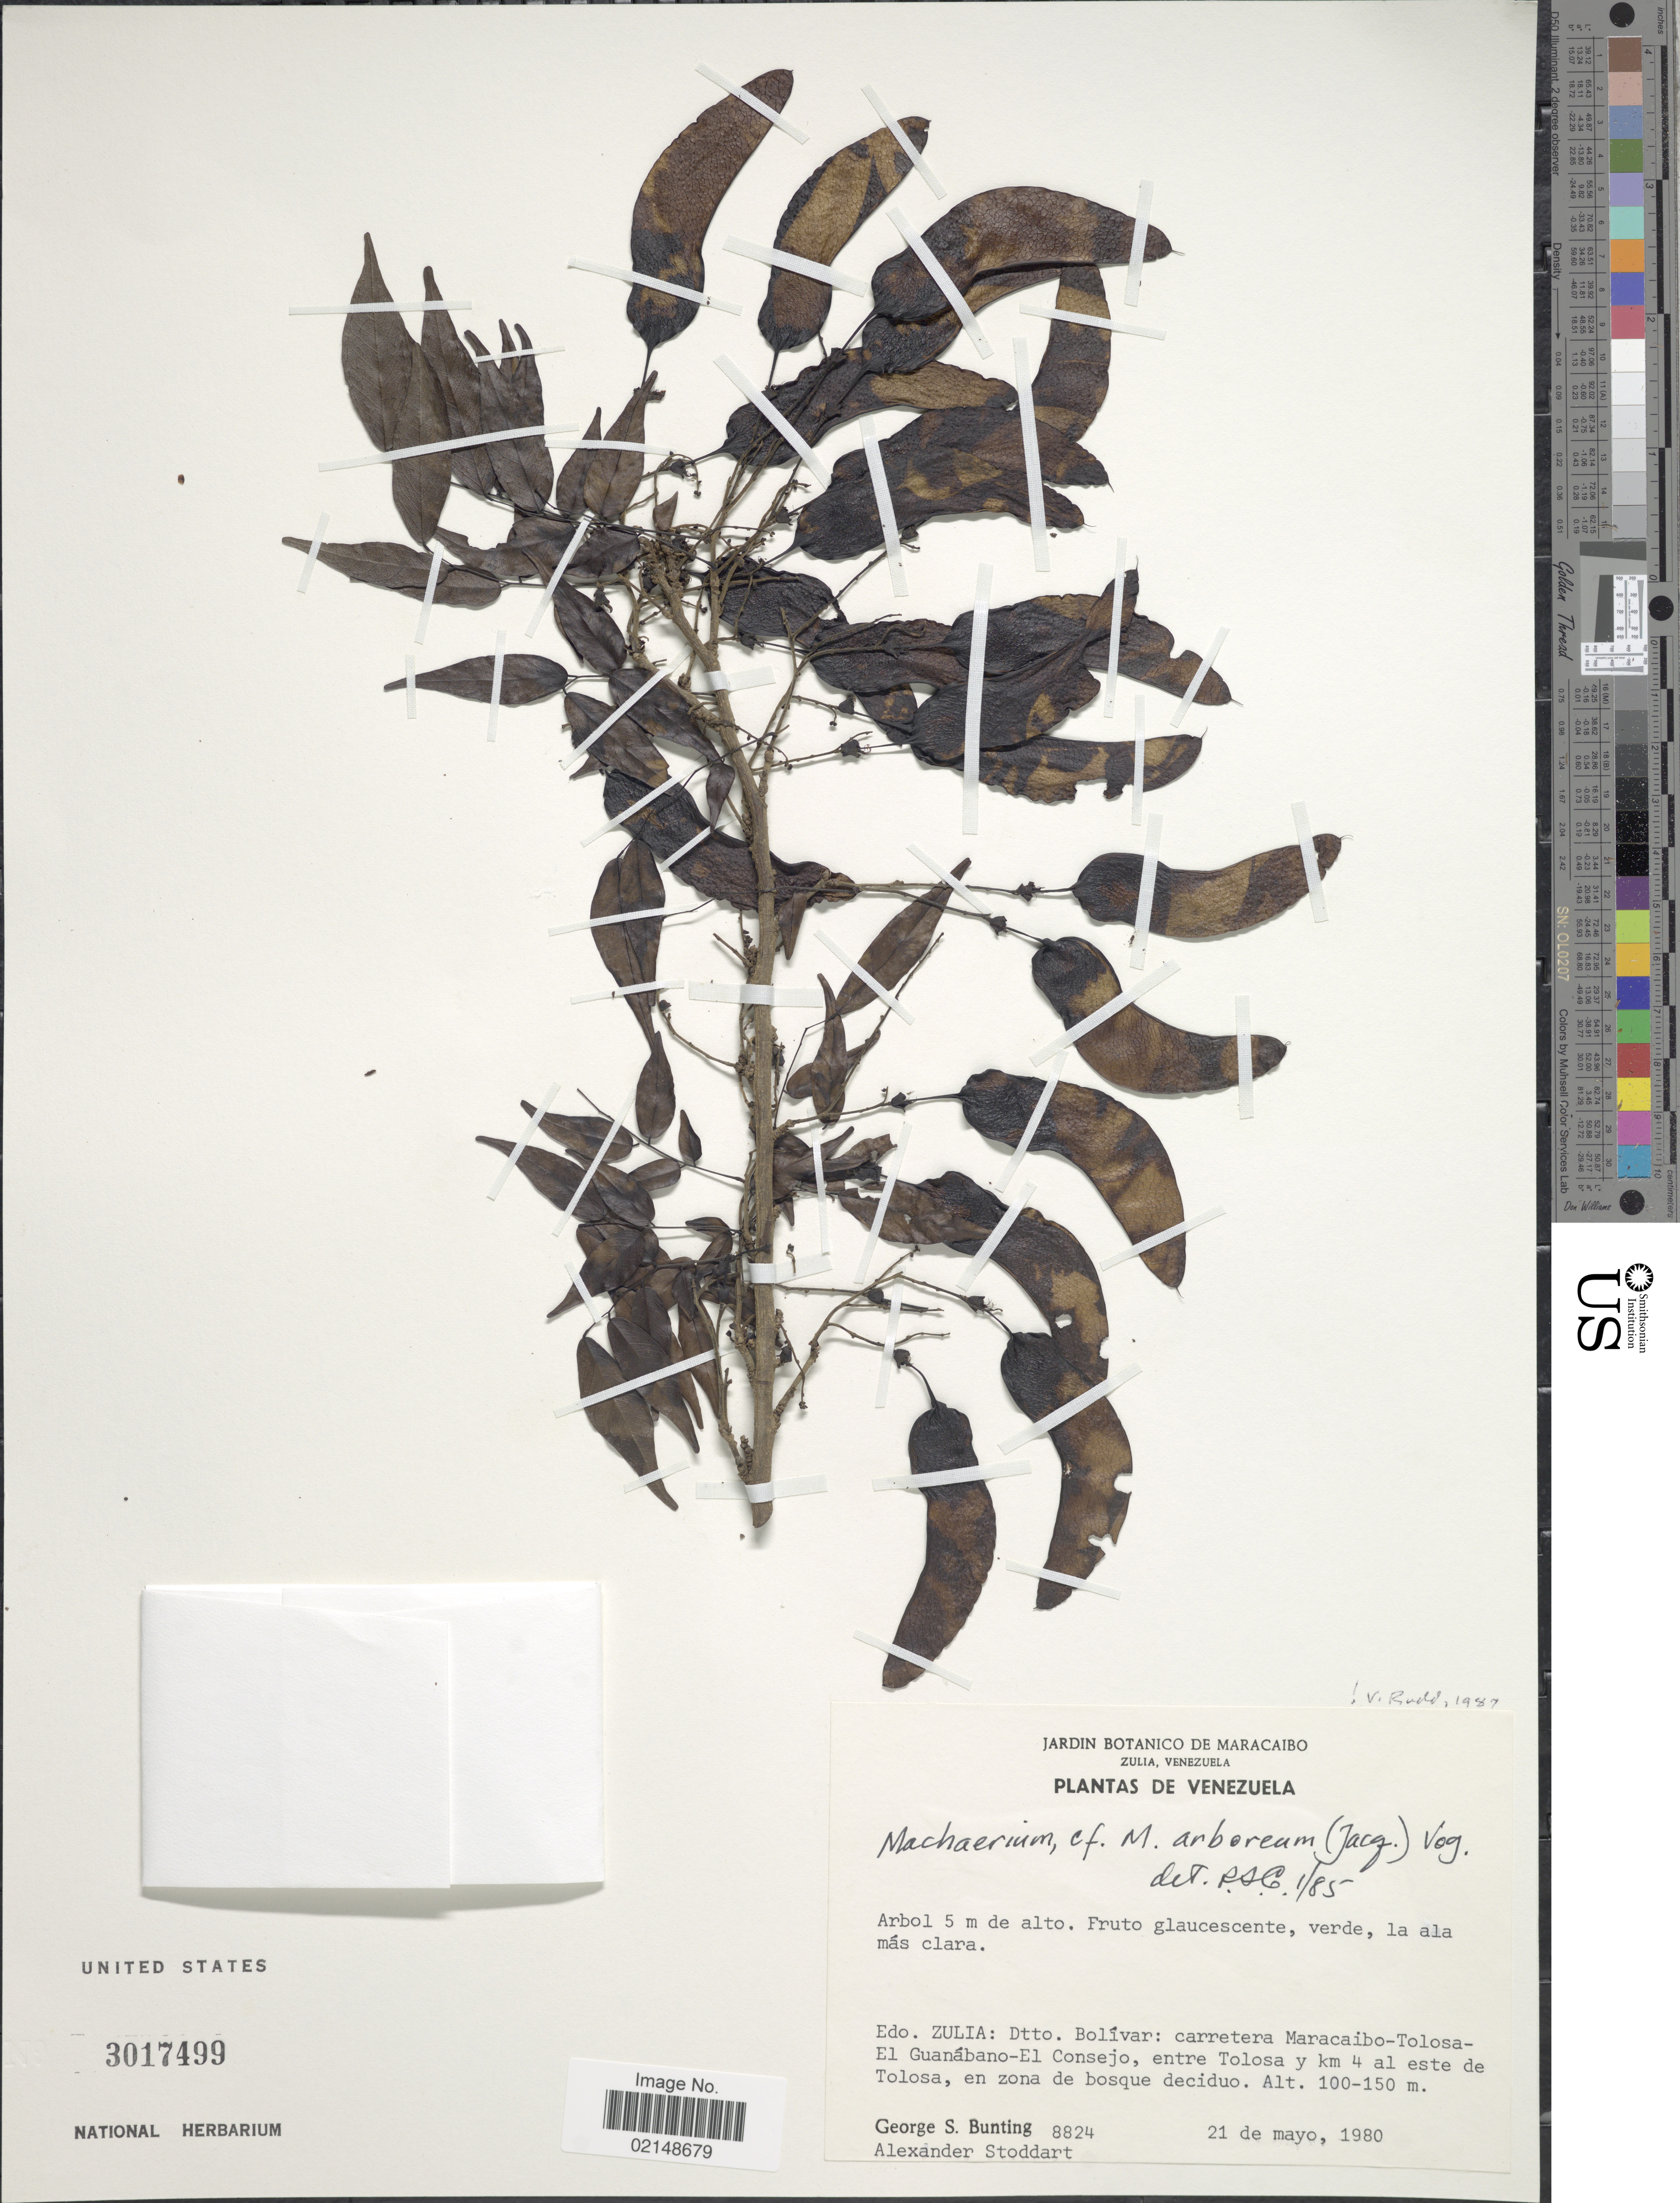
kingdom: Plantae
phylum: Tracheophyta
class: Magnoliopsida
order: Fabales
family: Fabaceae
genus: Machaerium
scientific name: Machaerium arboreum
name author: (Jacq.) Benth.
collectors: G. S. Bunting & A. Stoddart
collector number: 8824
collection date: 1980-05-21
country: Venezuela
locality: Edo. Zulia, Dtto. Bolivar, carretera Maracaibo-Tolosa-El Guanabano-El Consejo, entre Tolosa y km 4 al este de Tolosa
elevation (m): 100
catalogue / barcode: US 3017499